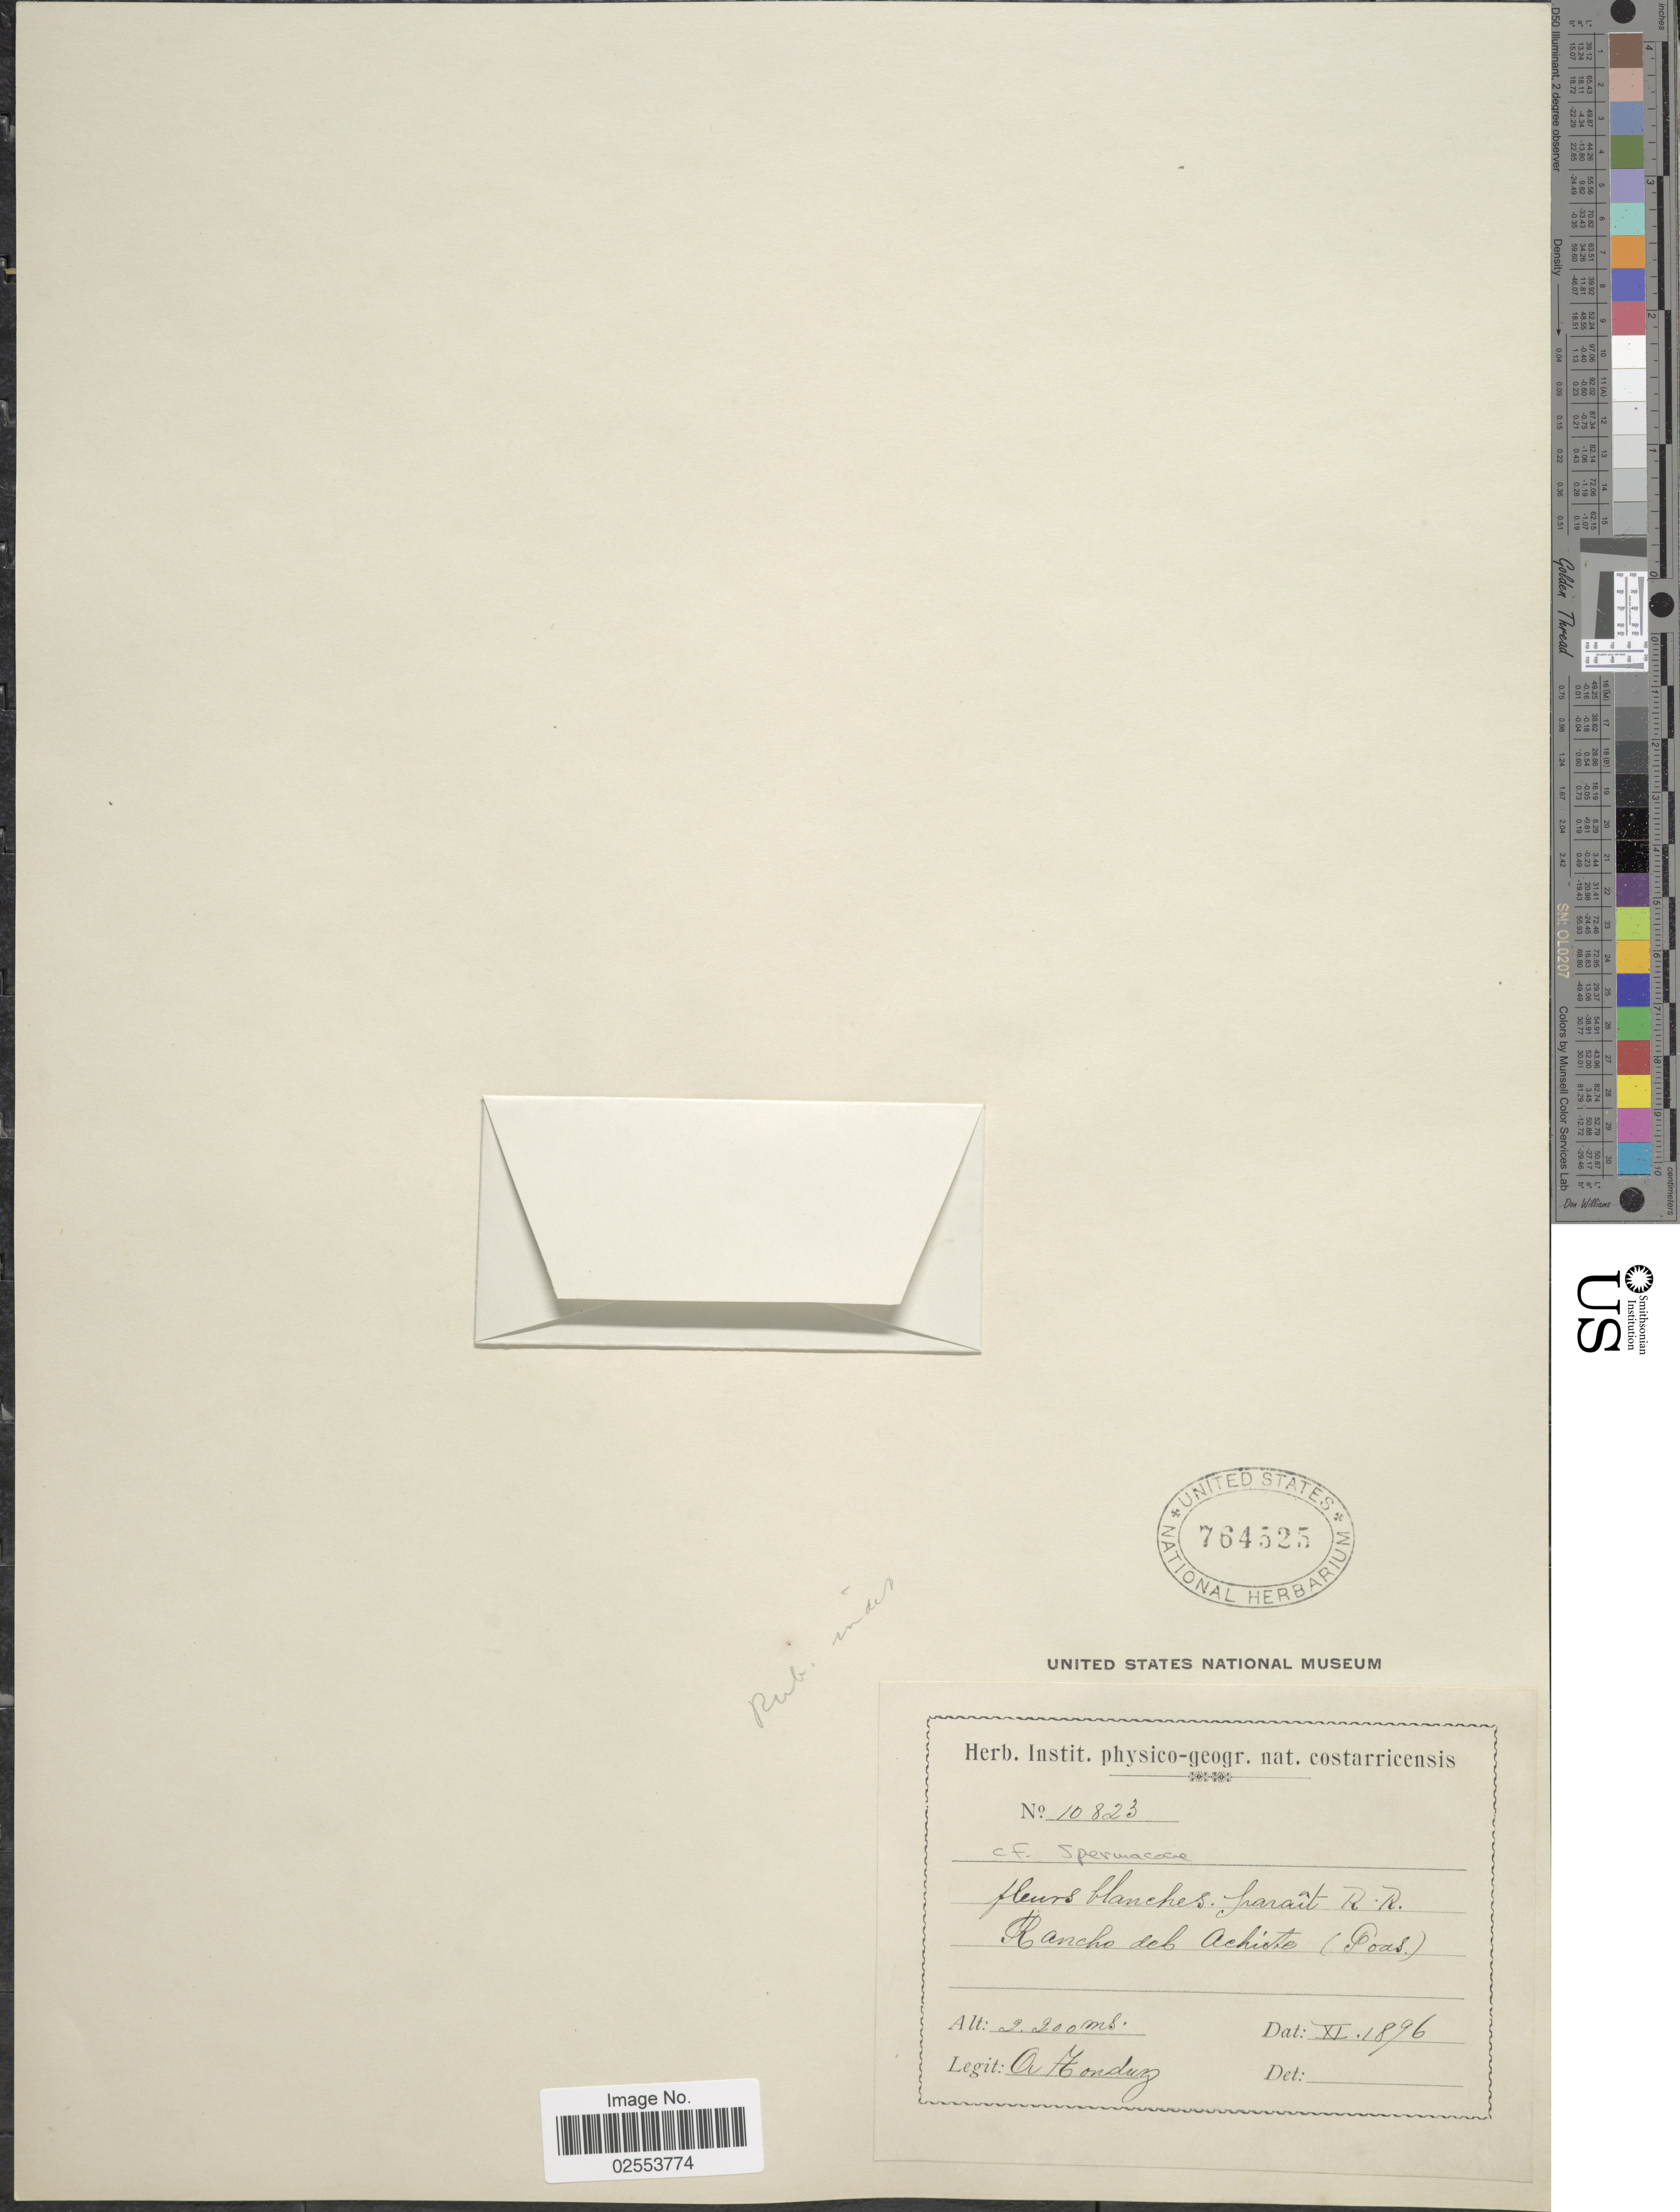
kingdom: Plantae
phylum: Tracheophyta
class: Magnoliopsida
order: Gentianales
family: Rubiaceae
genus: Spermacoce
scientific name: Spermacoce sp.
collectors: A. Tonduz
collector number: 10823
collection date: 1896-11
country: Costa Rica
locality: Rancho del Achiote (Poas).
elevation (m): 2200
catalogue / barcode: US 764525